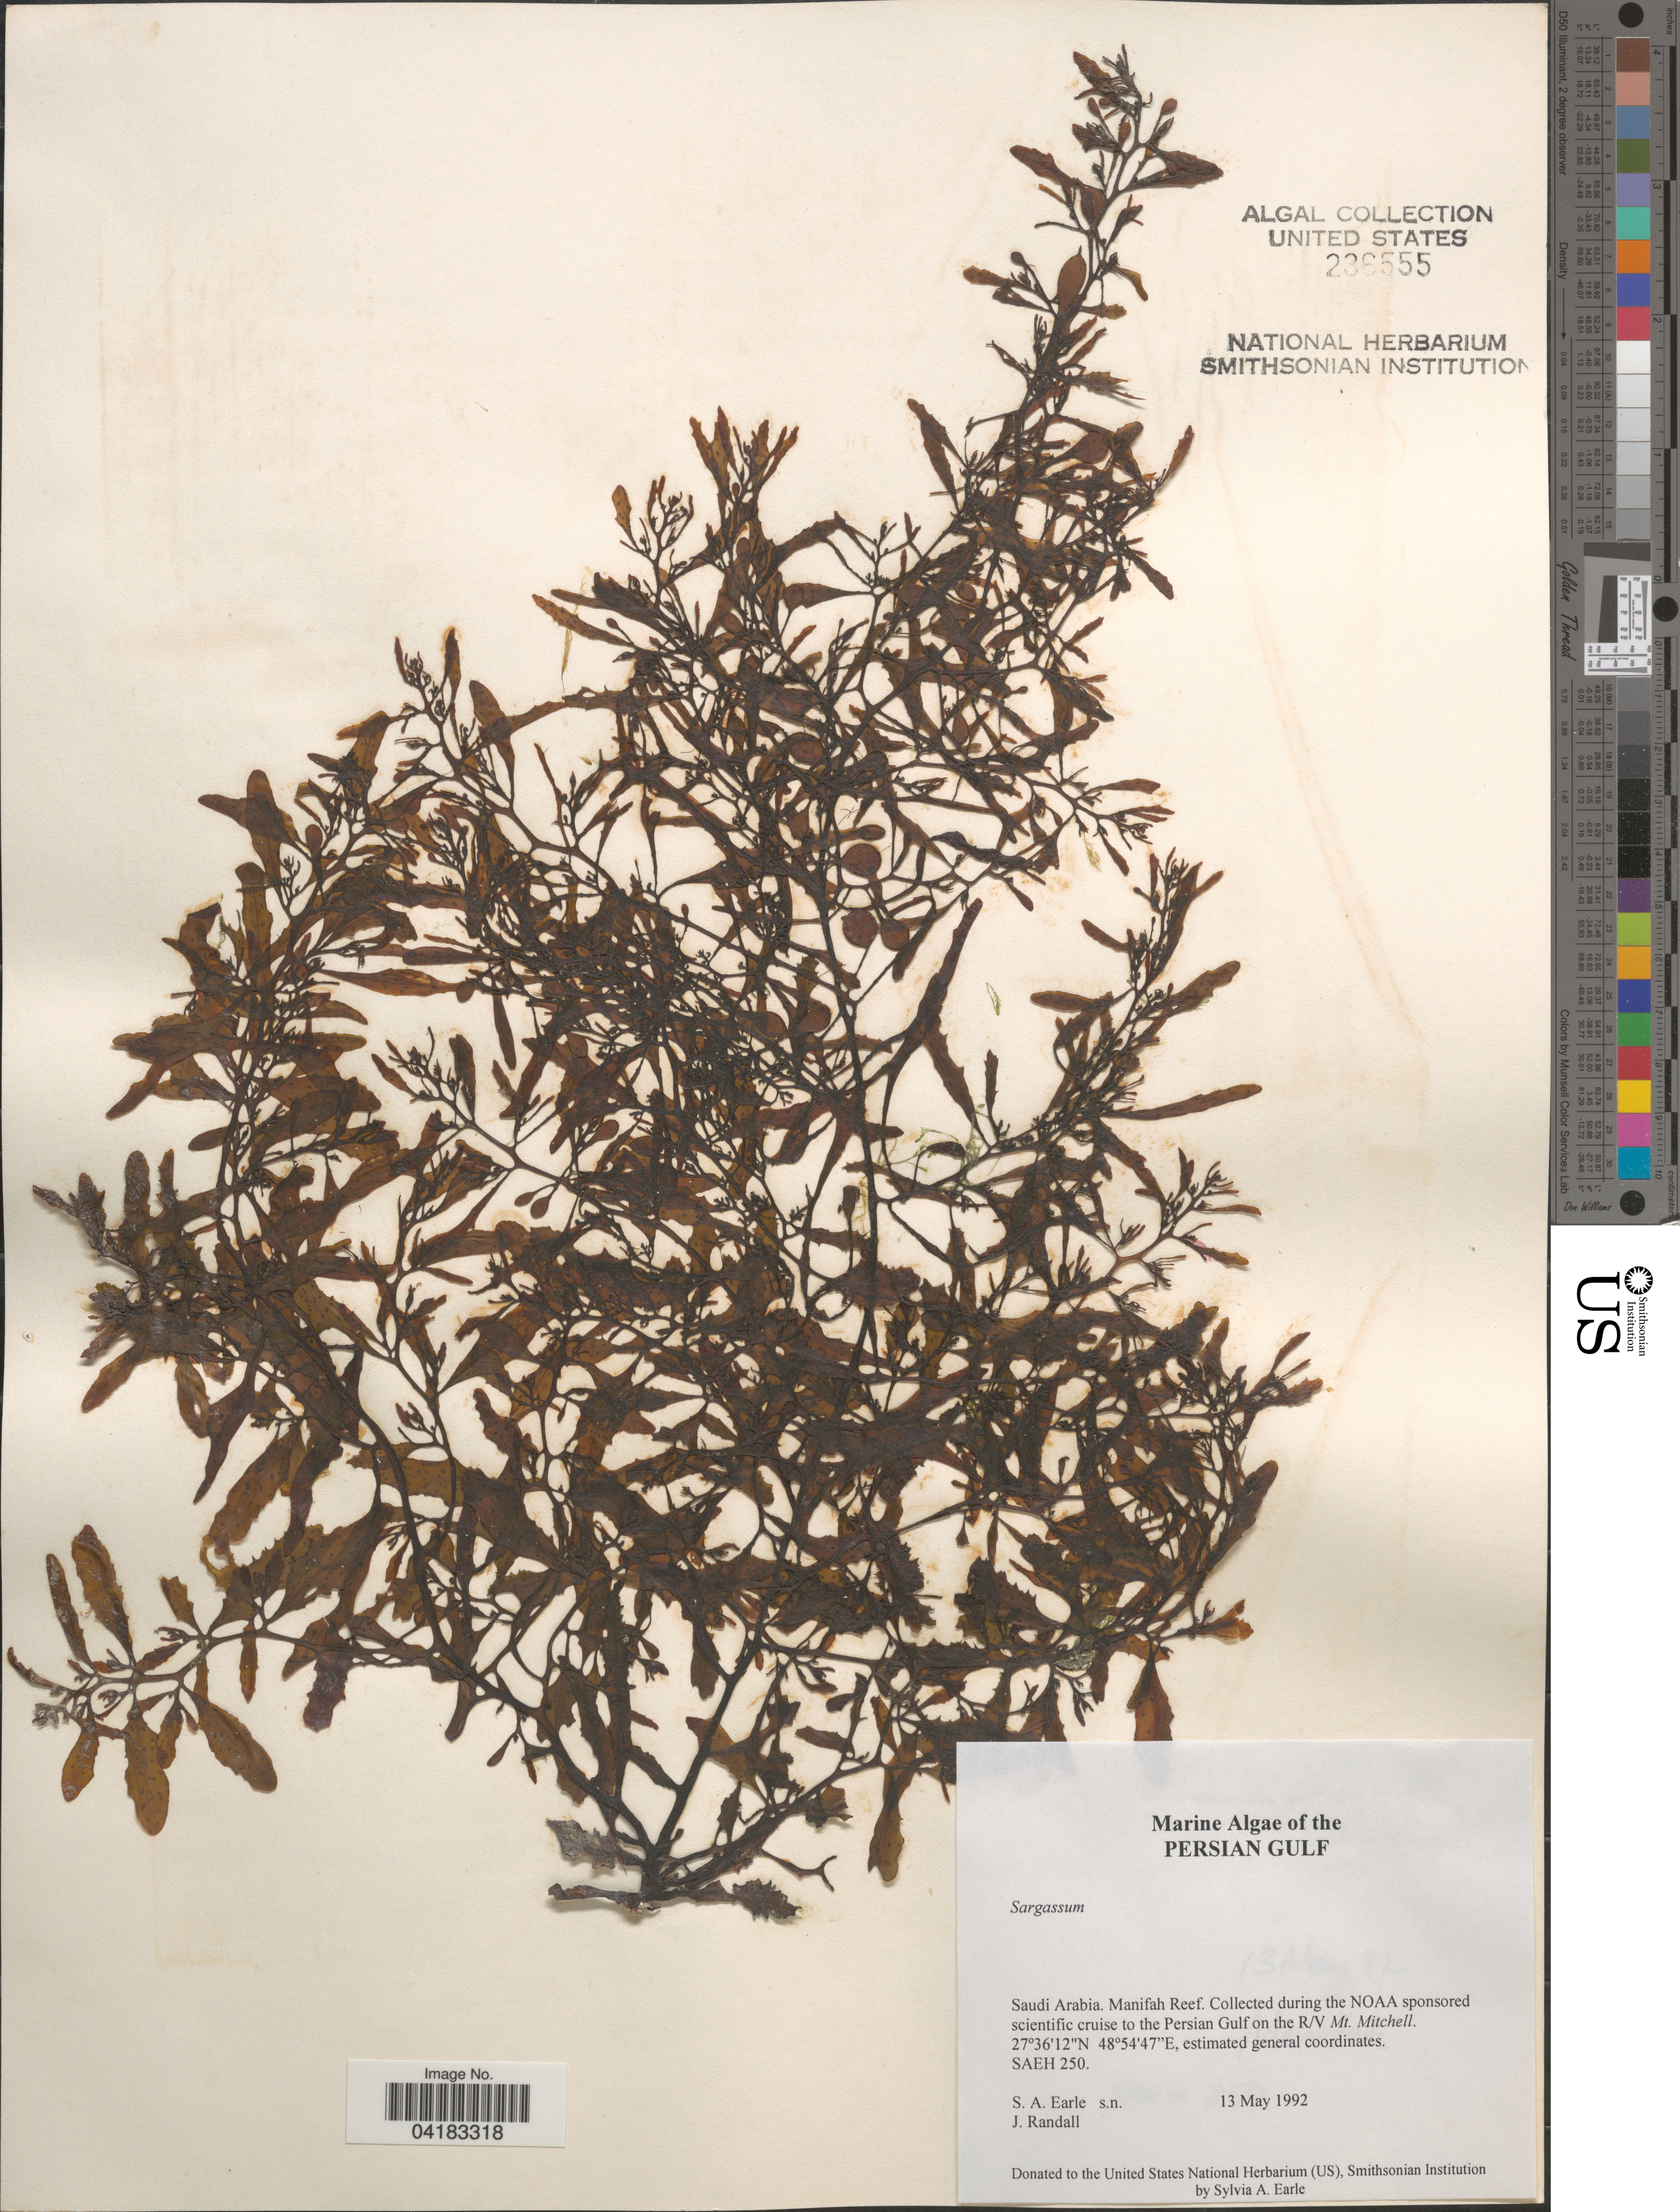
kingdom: Chromista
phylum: Ochrophyta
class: Phaeophyceae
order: Fucales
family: Sargassaceae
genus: Sargassum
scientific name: Sargassum sp.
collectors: S. A. Earle & J. Randall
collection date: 1992-05-13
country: Saudi Arabia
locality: Persian Gulf. Manifah Reef. Collected during the NOAA sponsored scientific cruise to the Persian Gulf on the R/V Mt. Mitchell. SAEH 250.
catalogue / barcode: US 236555